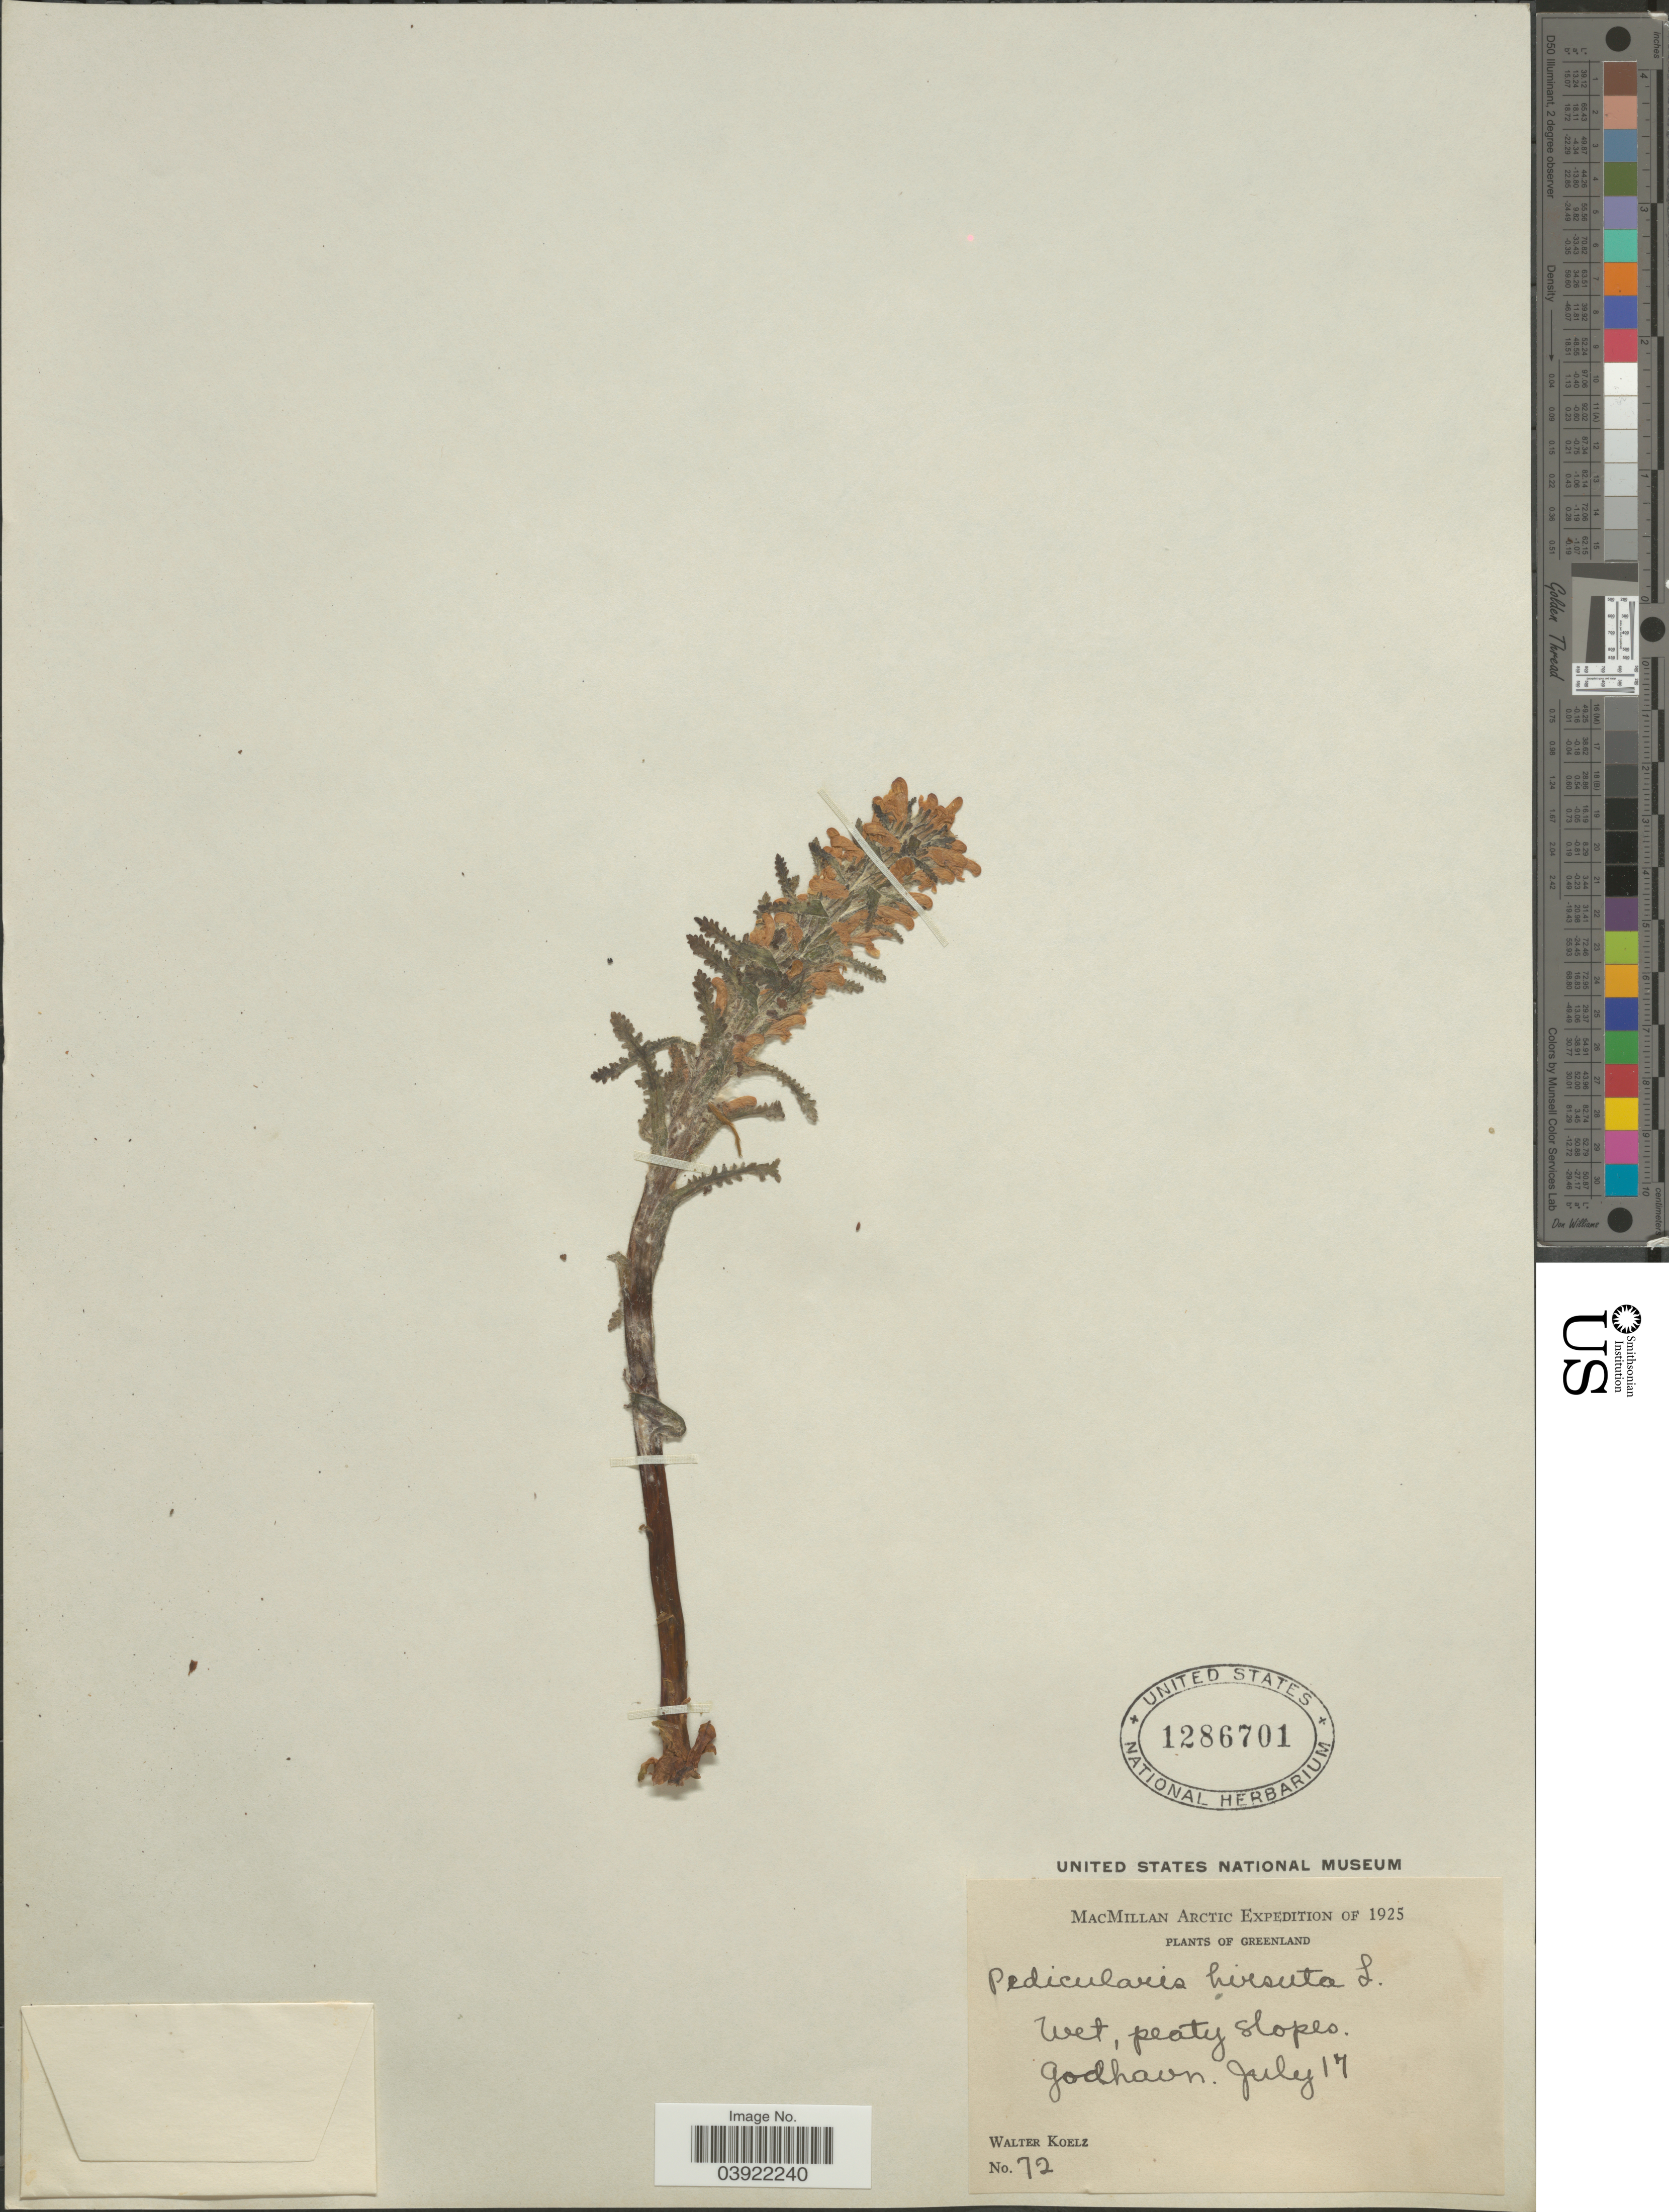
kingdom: Plantae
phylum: Tracheophyta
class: Magnoliopsida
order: Lamiales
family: Orobanchaceae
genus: Pedicularis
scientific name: Pedicularis hirsuta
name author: L.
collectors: W. N. Koelz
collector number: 72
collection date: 1925-07-17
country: Greenland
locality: Godhavn.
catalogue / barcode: US 1286701